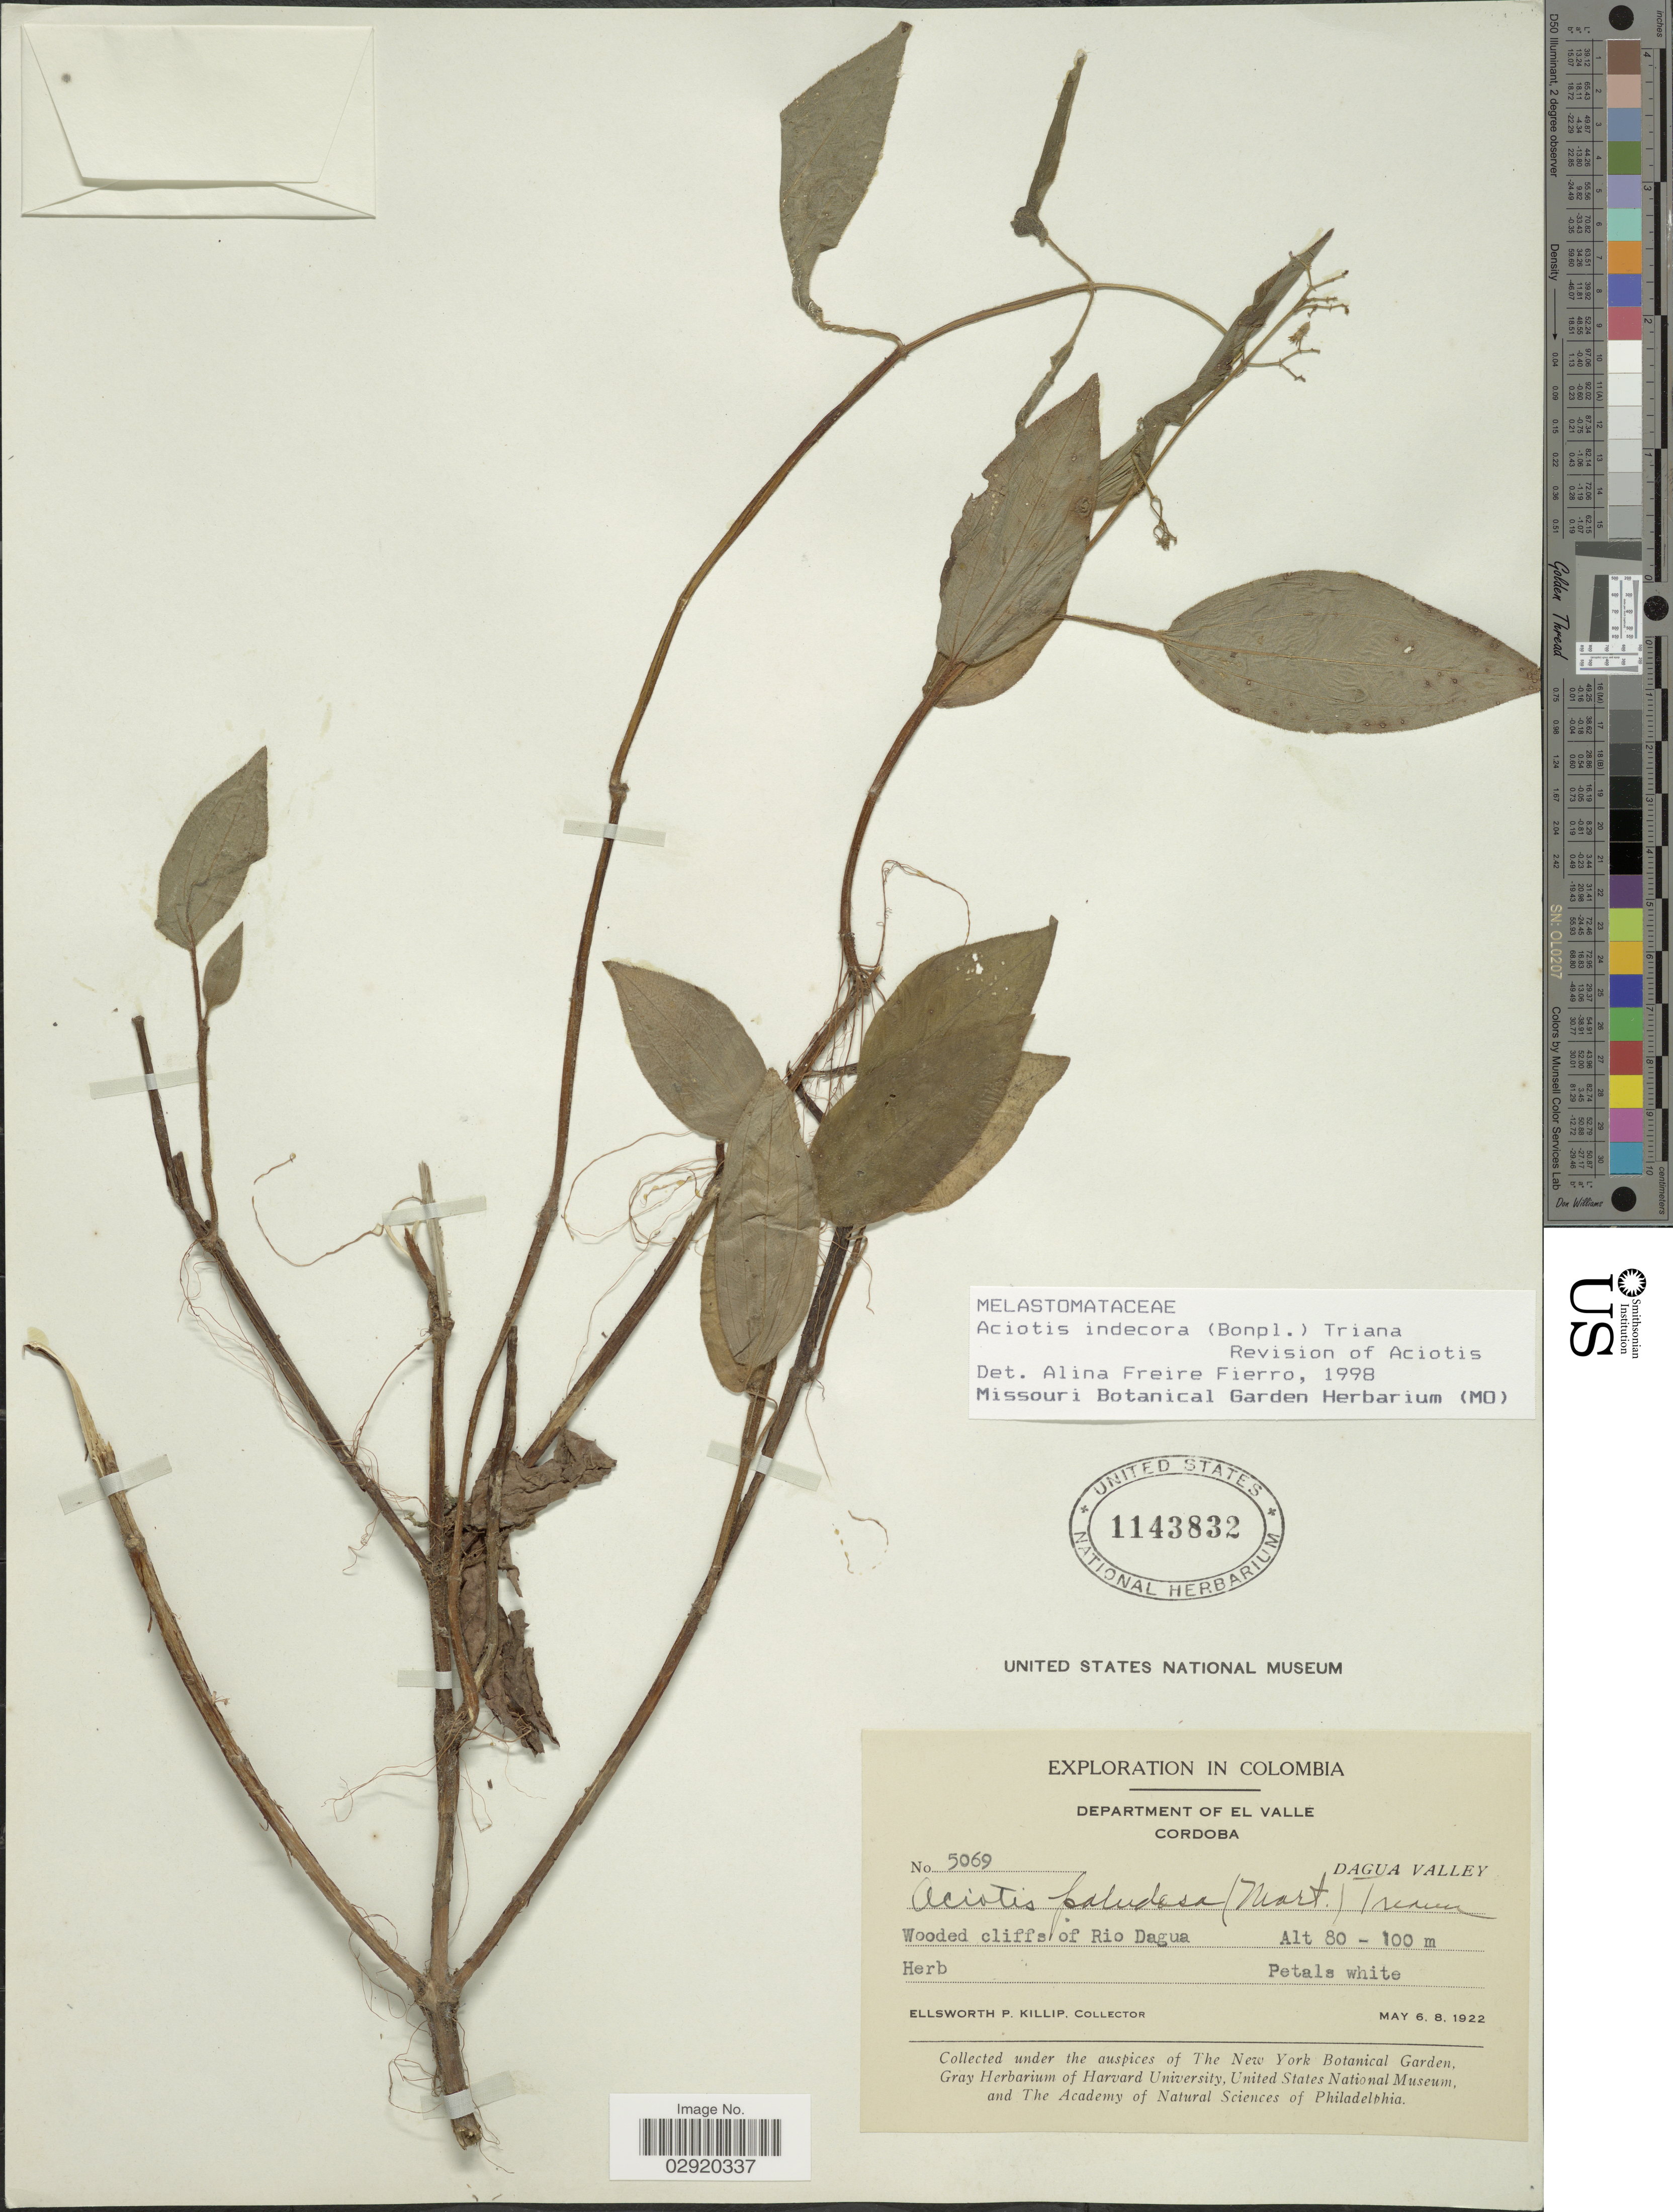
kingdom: Plantae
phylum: Tracheophyta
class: Magnoliopsida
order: Myrtales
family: Melastomataceae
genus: Aciotis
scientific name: Aciotis indecora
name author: (Bonpl.) Triana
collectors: E. P. Killip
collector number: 5069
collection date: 1922-05-06/1922-05-08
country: Colombia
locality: Department of El Valle. Cordoba. Dagua Valley. Wooded cliffs of Rio Dagua.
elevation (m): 80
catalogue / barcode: US 1143832